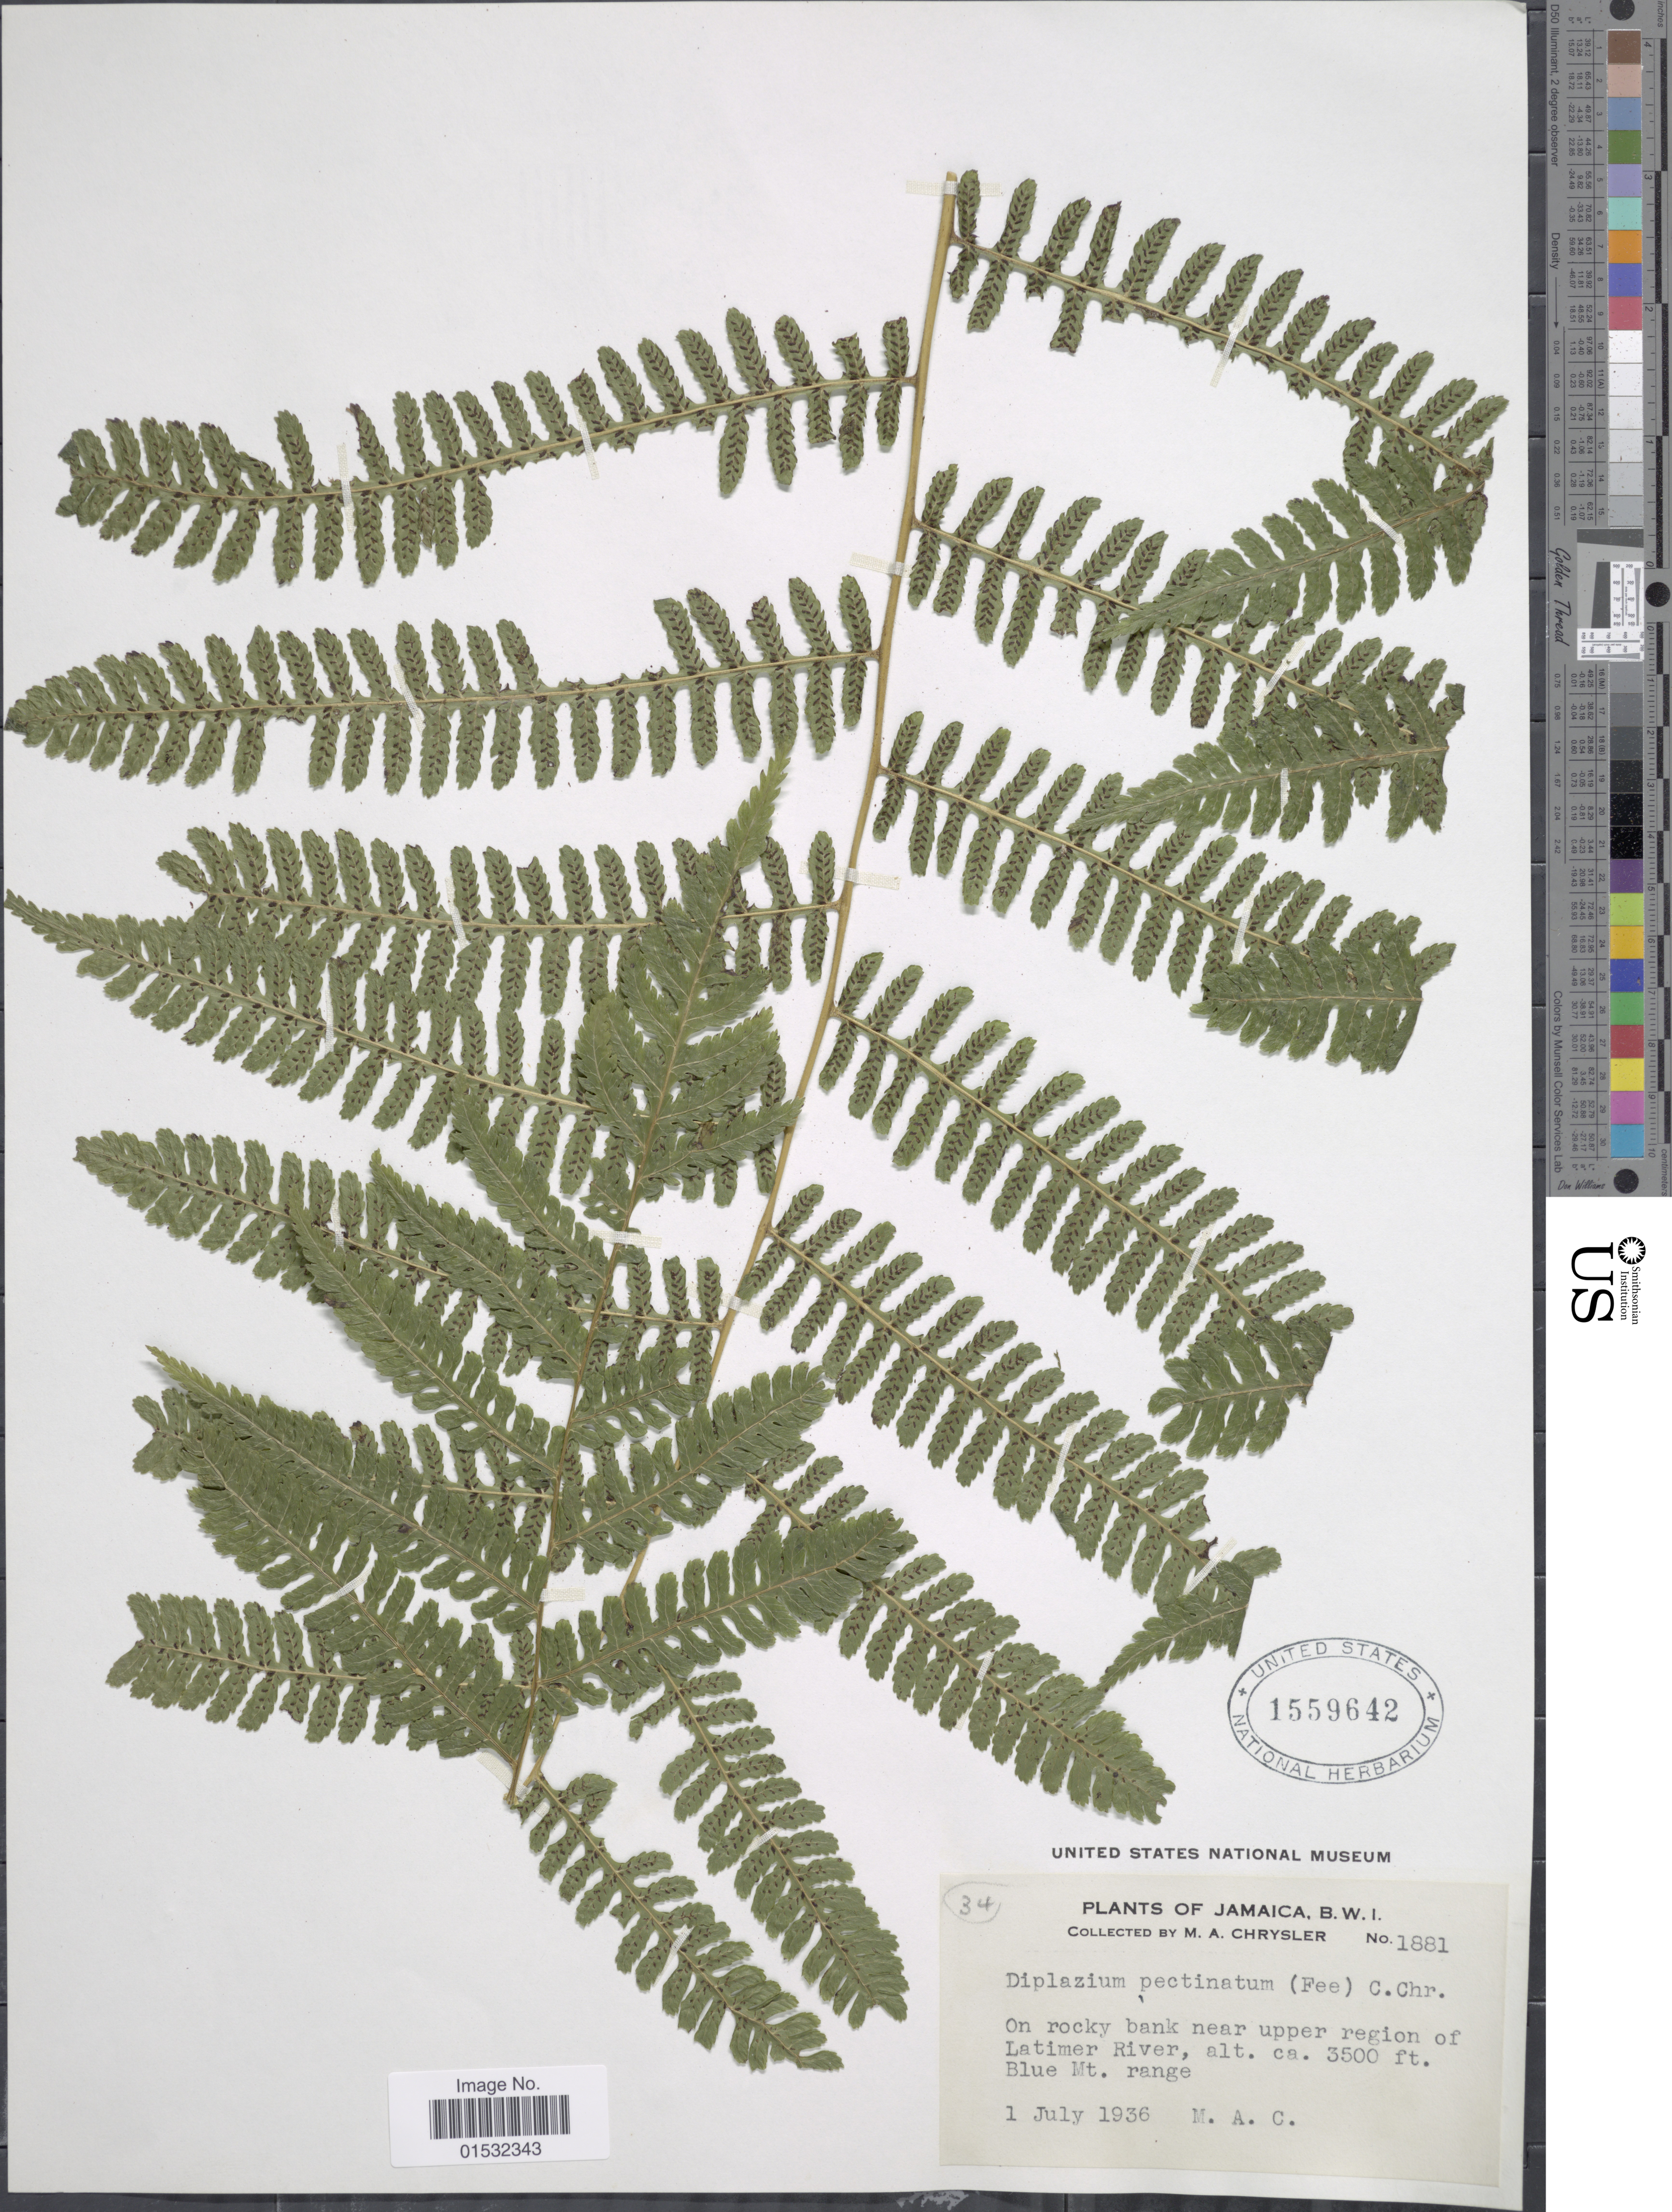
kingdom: Plantae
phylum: Tracheophyta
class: Polypodiopsida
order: Polypodiales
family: Athyriaceae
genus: Diplazium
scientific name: Diplazium pectinatum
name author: (Fée) C. Chr.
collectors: M. A. Chrysler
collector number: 1881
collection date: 1936-07-01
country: Jamaica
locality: B. W. I. Near upper region of Latimer River, Blue Mt. range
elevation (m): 1067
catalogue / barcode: US 1559642